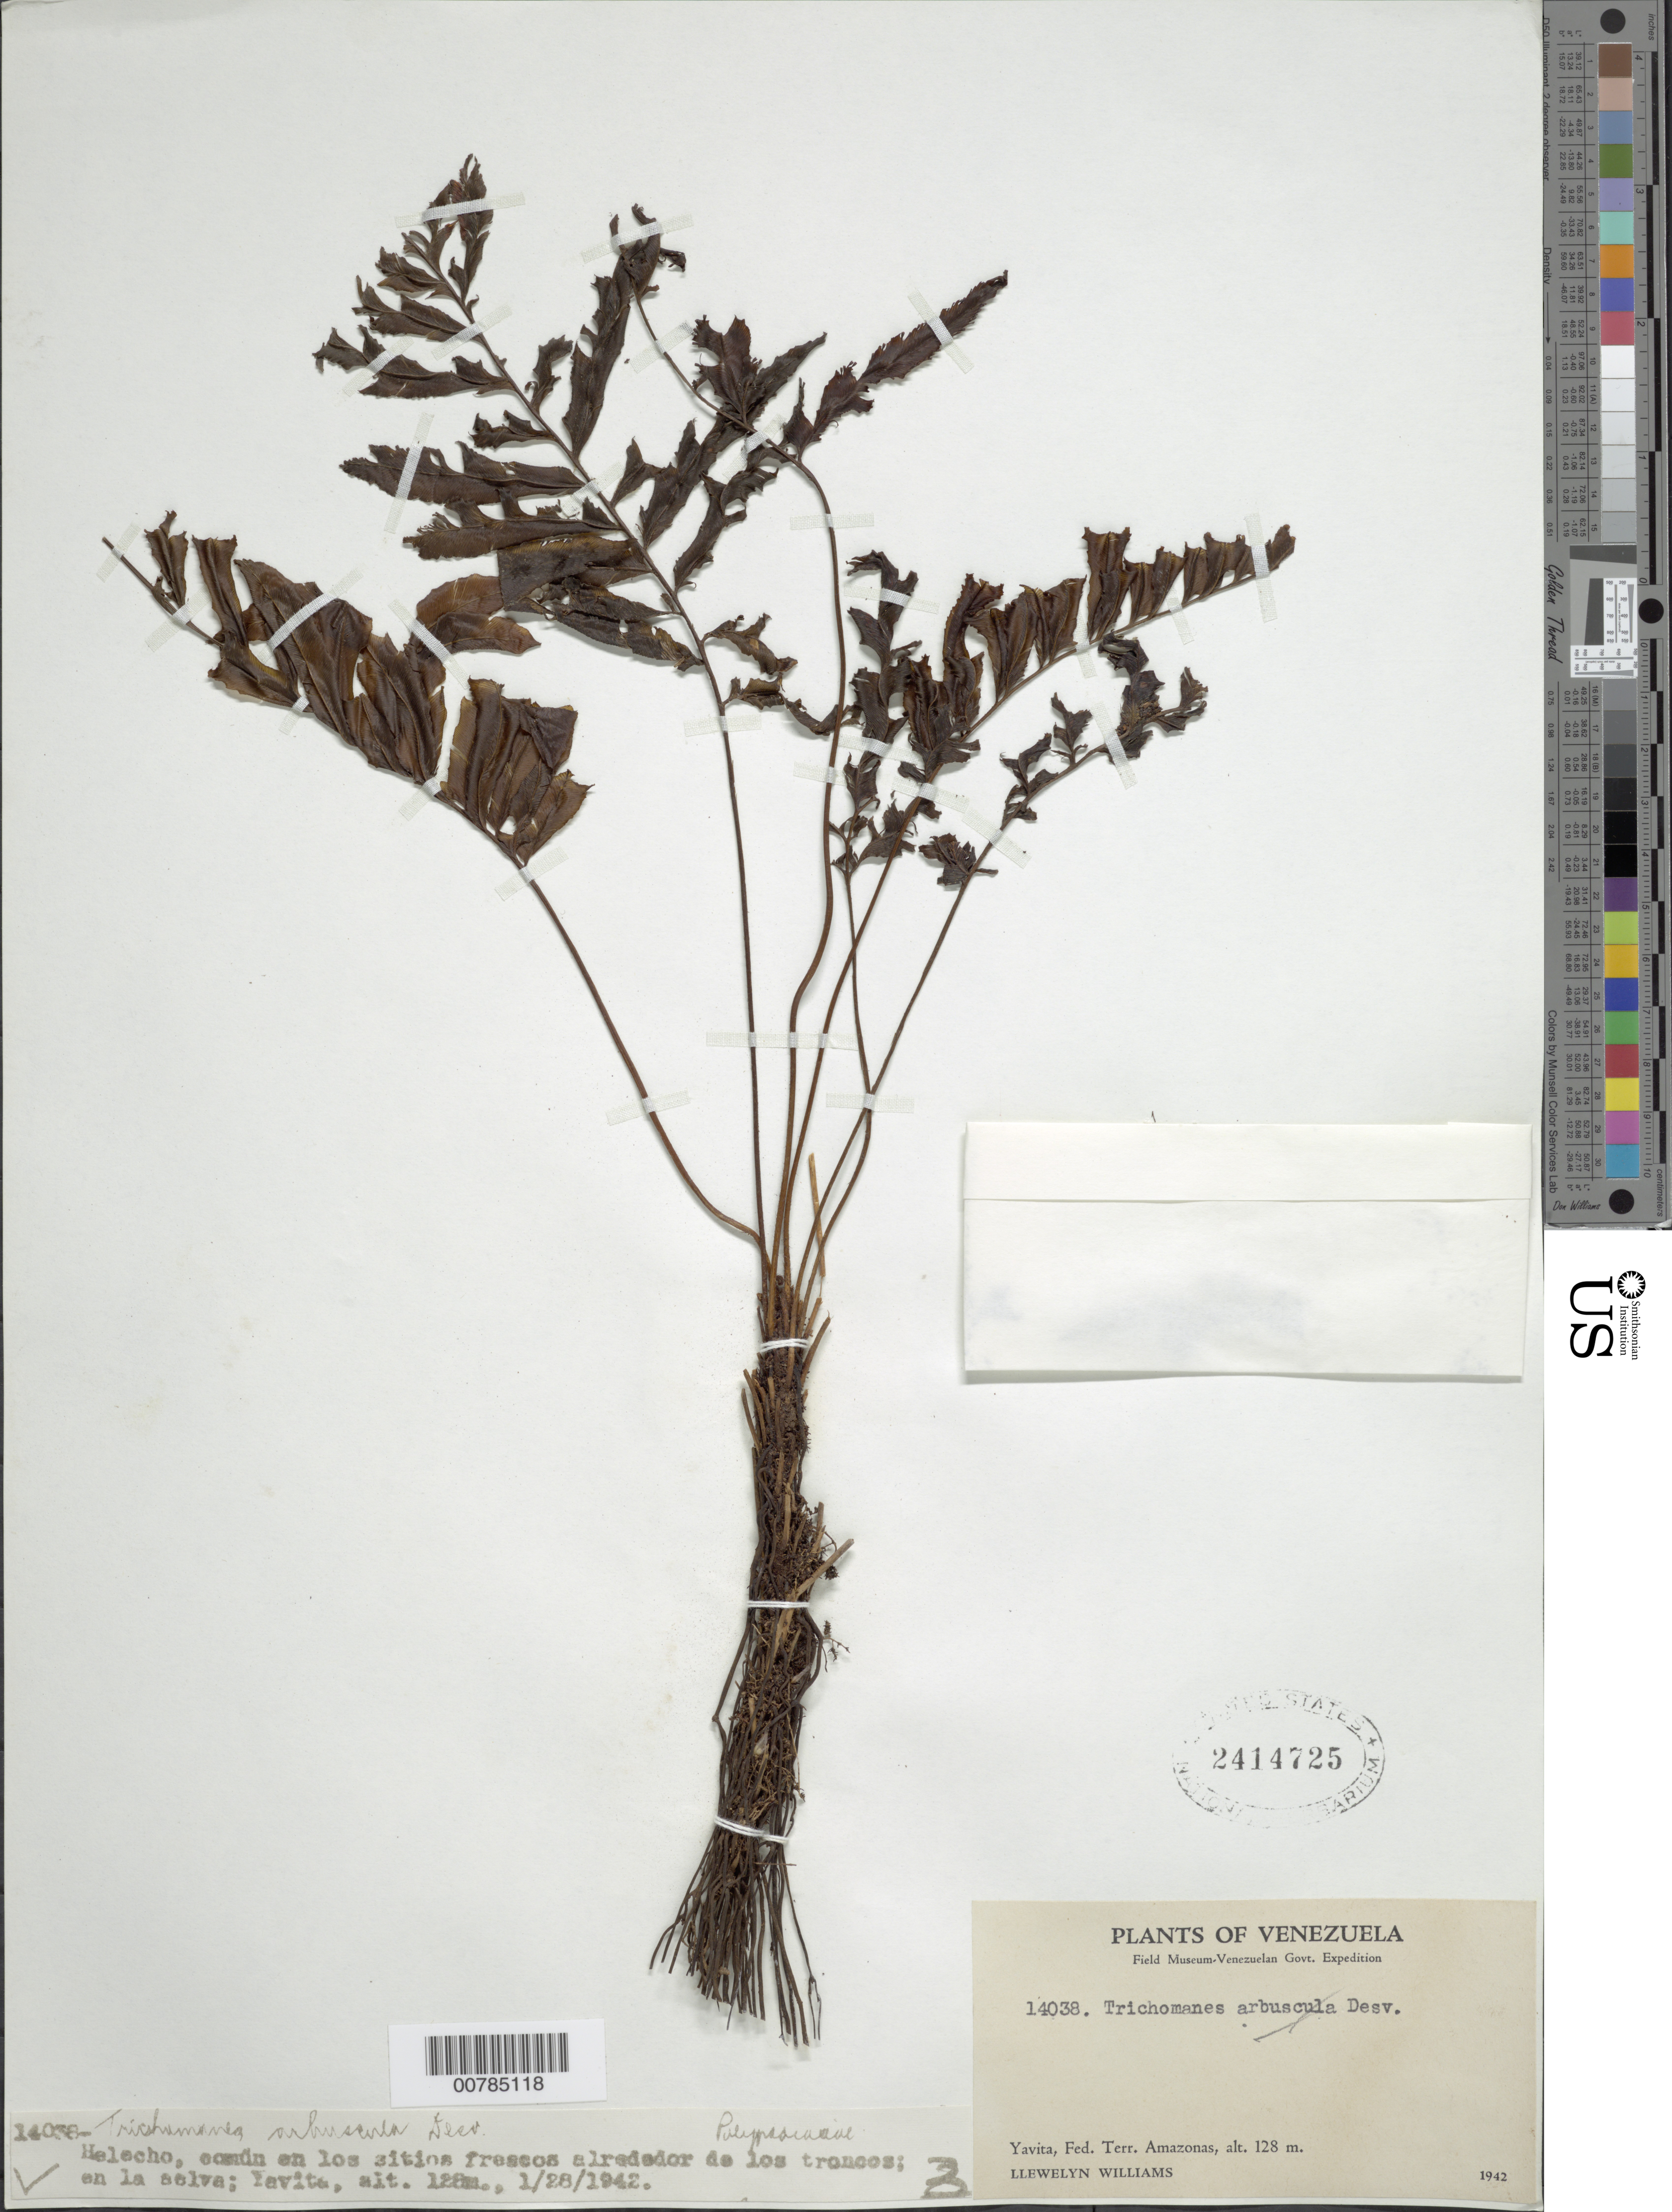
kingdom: Plantae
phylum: Tracheophyta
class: Polypodiopsida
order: Hymenophyllales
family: Hymenophyllaceae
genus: Trichomanes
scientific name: Trichomanes hostmannianum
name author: (Klotzsch) Kunze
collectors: Ll. Williams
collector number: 14038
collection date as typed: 28-Jan-42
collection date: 1942-01-28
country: Venezuela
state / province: Amazonas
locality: Yavita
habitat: Selva, en los sitios frescos alrededor de los troncos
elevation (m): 128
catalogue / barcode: US 2414725